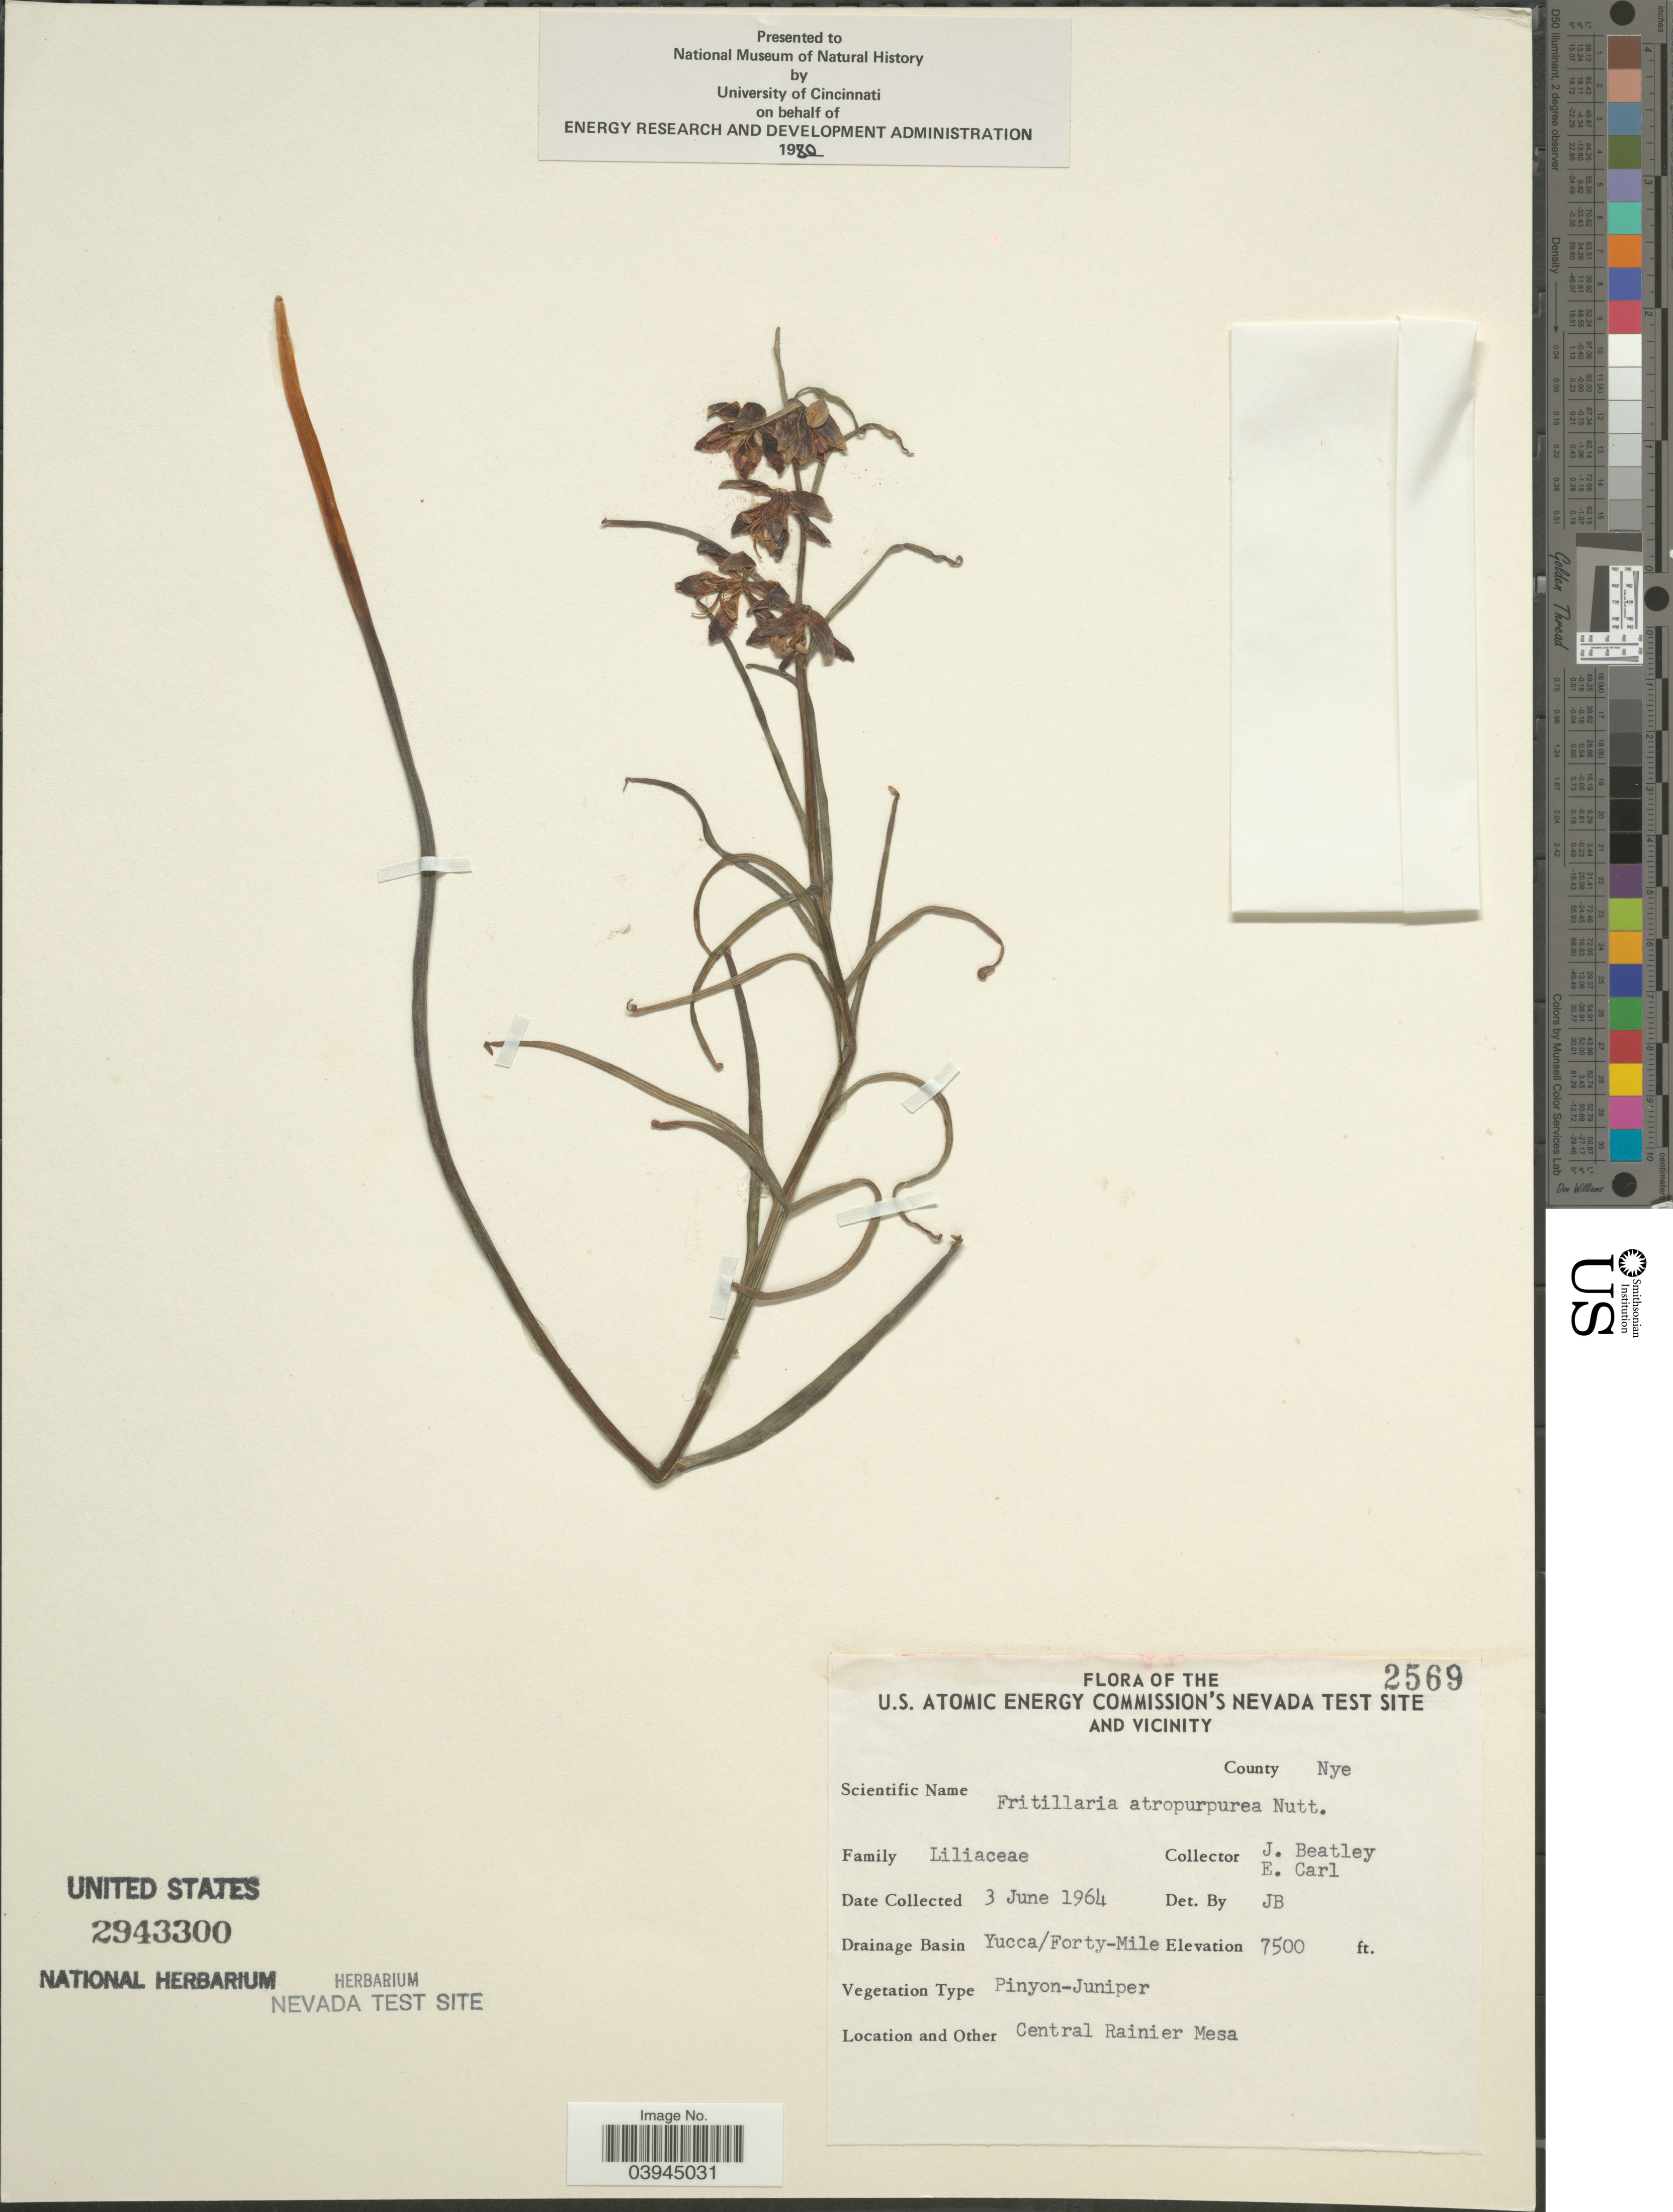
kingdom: Plantae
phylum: Tracheophyta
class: Liliopsida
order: Liliales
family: Liliaceae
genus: Fritillaria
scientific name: Fritillaria atropurpurea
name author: Nutt.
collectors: J. C. Beatley & E. Carl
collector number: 2569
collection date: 1964-06-03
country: United States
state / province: Nevada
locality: The U.S. Atomic Energy Commission's Nevada Test Site and Vicinity. County Nye. Drainage Basin Yucca/Forty-Mile. Central Rainier Mesa.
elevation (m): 2286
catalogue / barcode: US 2943300